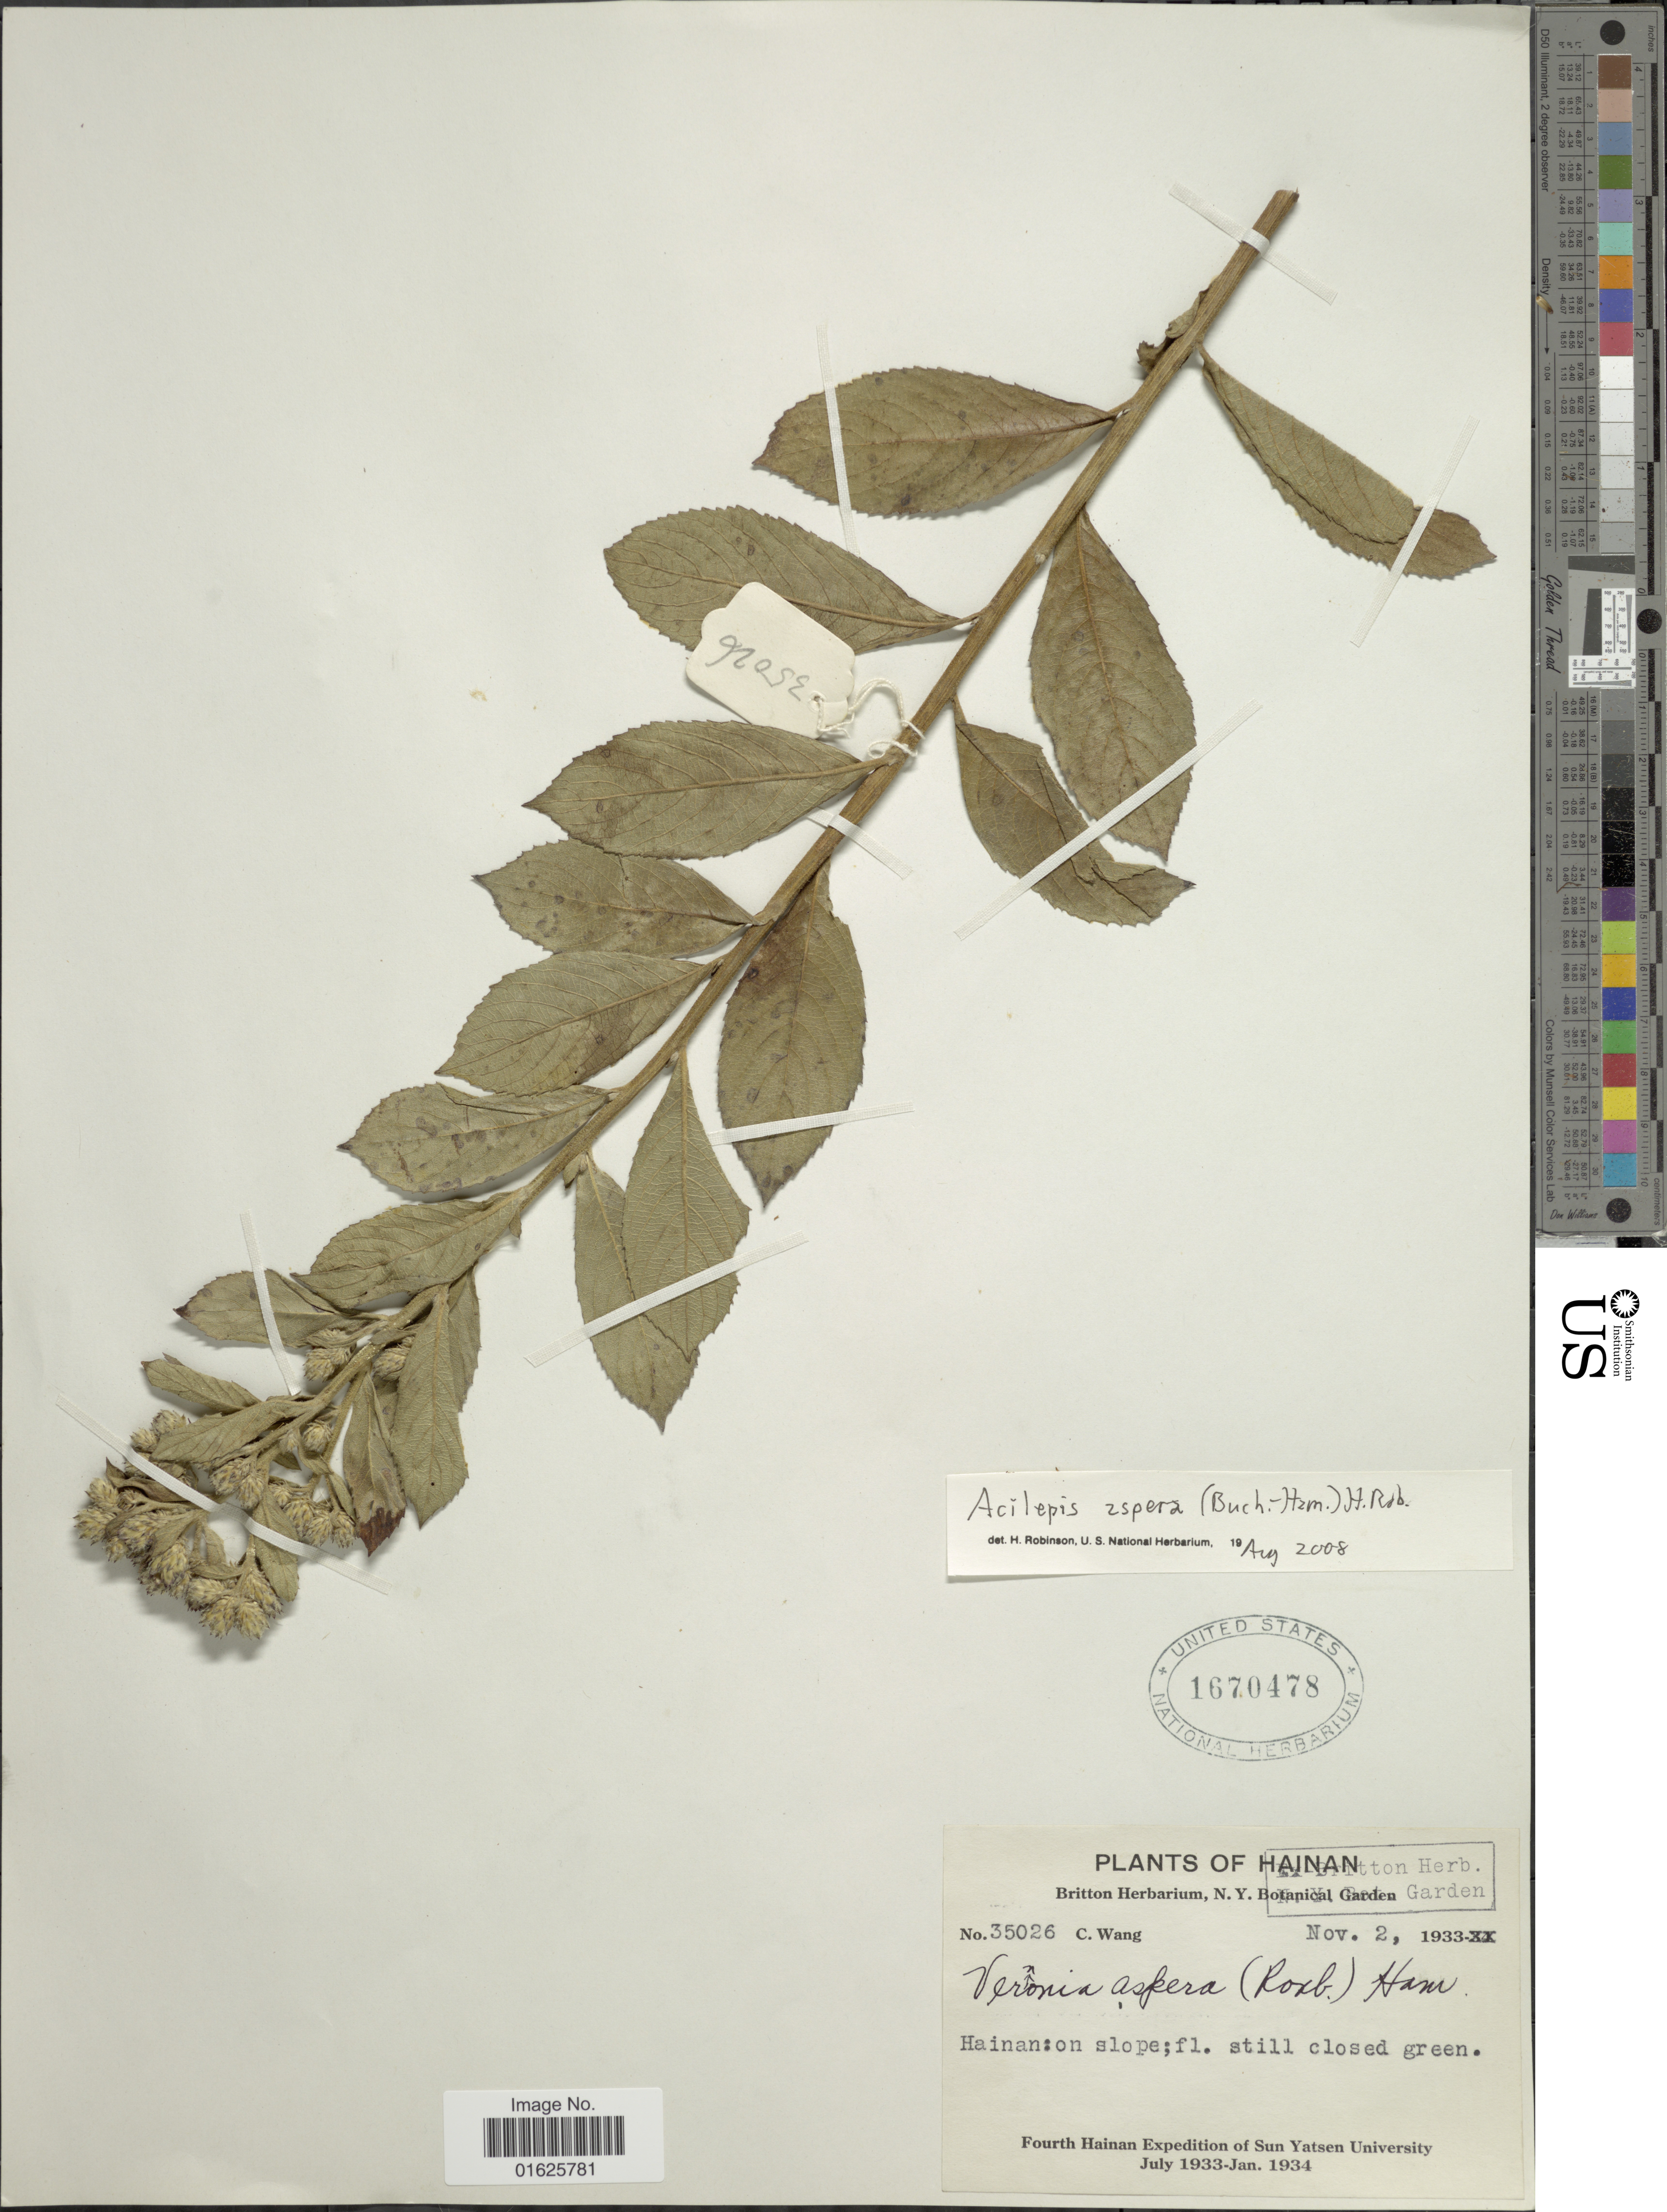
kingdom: Plantae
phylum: Tracheophyta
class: Magnoliopsida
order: Asterales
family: Asteraceae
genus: Acilepis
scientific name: Acilepis aspera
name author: (Buch.-Ham.) H. Rob.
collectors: C. Wang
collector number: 35026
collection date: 1933-11-02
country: China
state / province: Hainan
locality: Hainan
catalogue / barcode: US 1670478